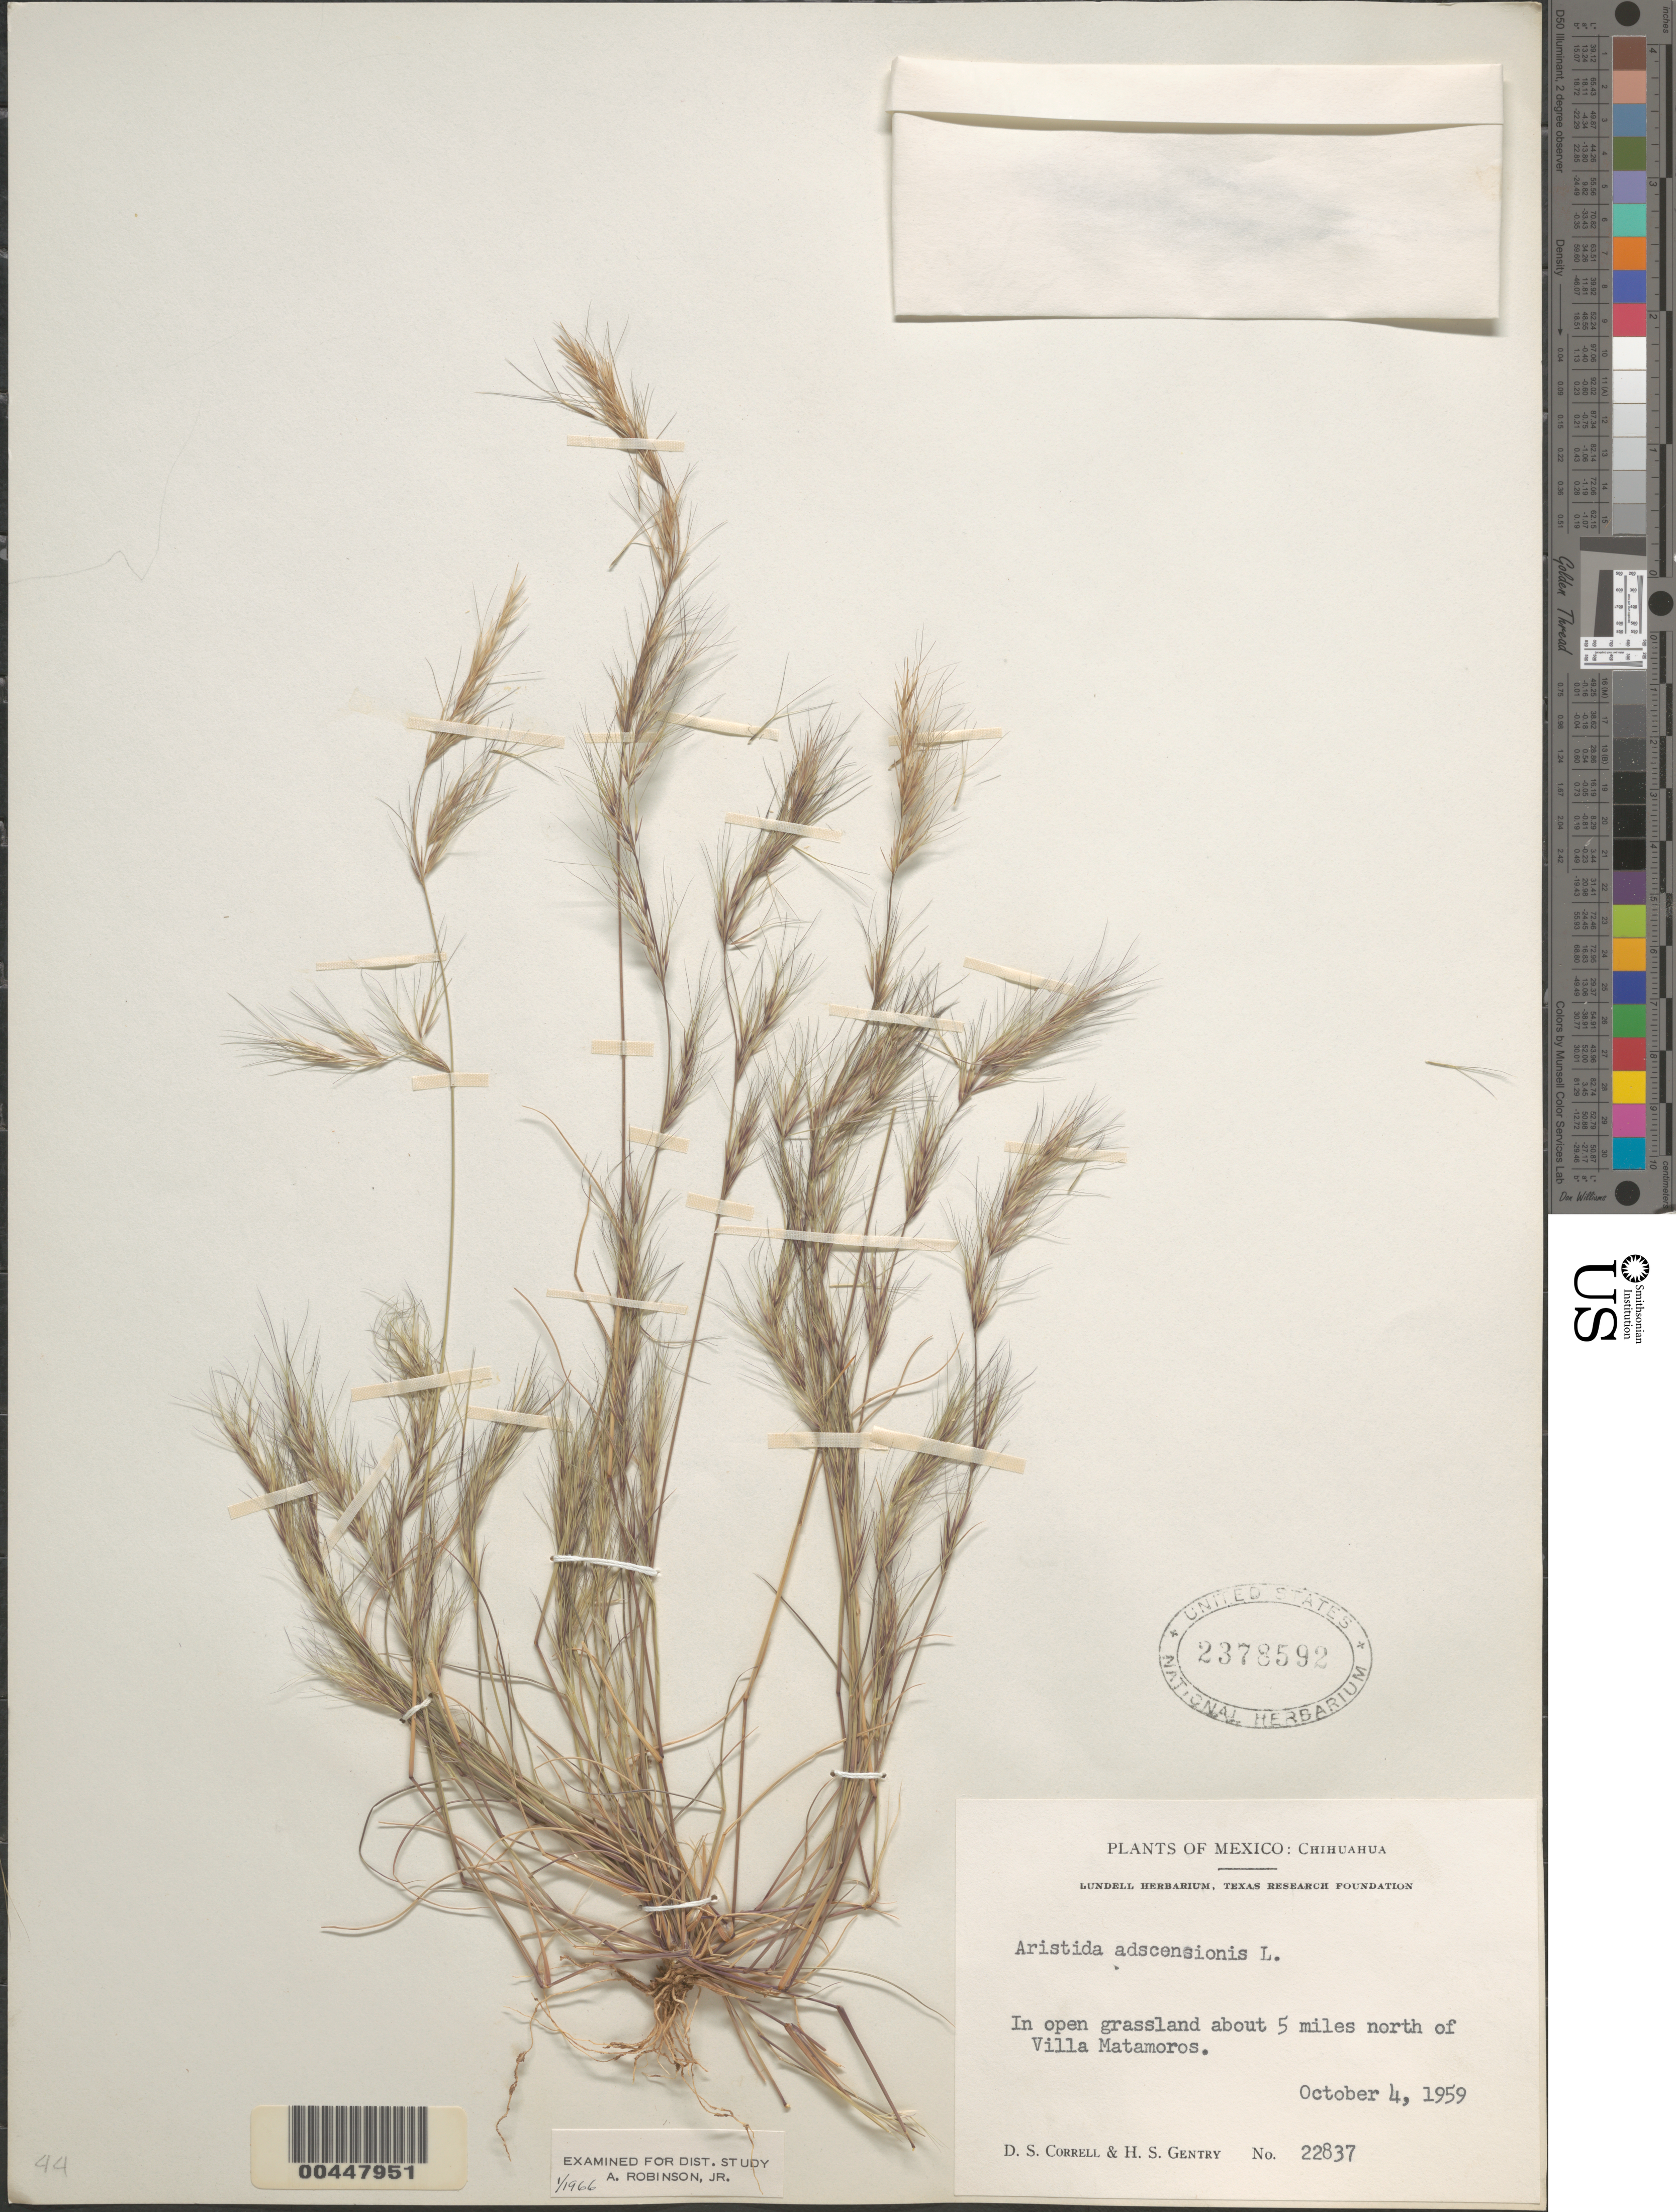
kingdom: Plantae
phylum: Tracheophyta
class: Liliopsida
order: Poales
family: Poaceae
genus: Aristida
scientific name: Aristida adscensionis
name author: L.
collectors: D. S. Correll & H. S. Gentry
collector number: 22837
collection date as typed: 4 Oct 1959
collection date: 1959-10-04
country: Mexico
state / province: Chihuahua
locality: About 5 miles N of Villa Matamoros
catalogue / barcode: US 2378592